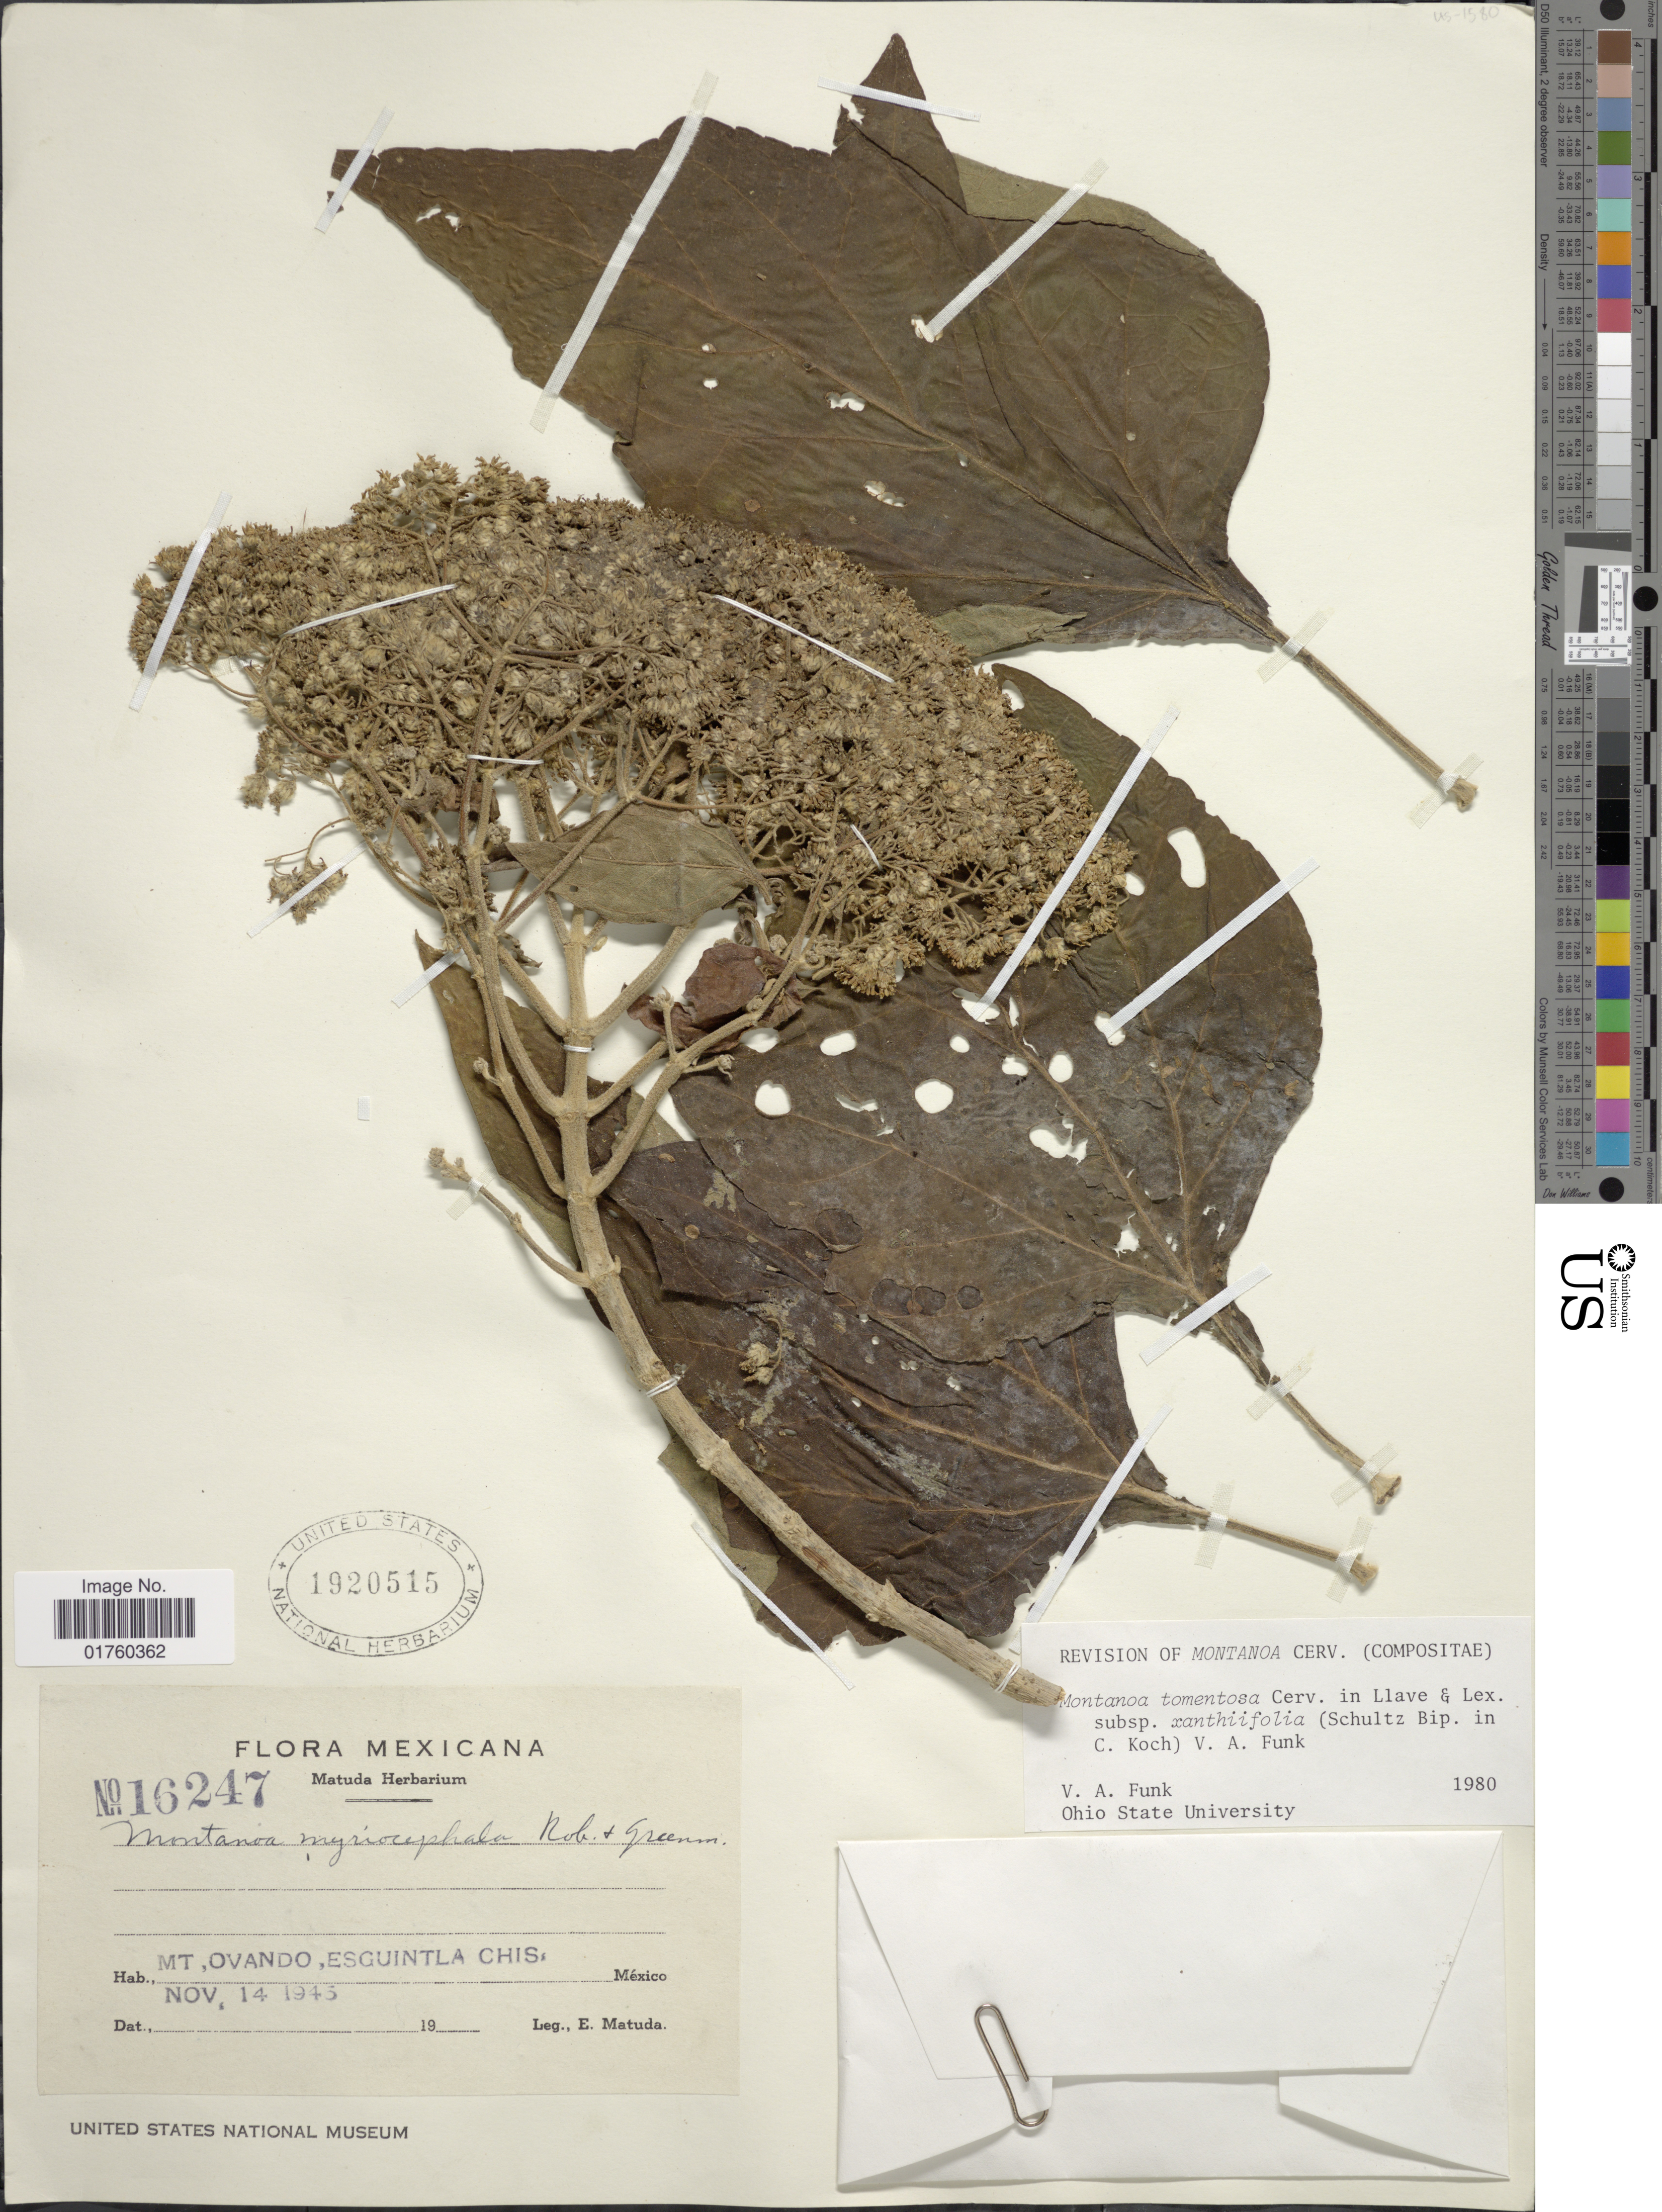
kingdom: Plantae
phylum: Tracheophyta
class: Magnoliopsida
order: Asterales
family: Asteraceae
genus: Montanoa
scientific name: Montanoa tomentosa subsp. xanthiifolia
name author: (Sch. Bip. in C. Koch) V.A. Funk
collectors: E. Matuda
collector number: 16247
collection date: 1945-11-14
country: Mexico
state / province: Chiapas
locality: Mt. Ovando, Esquintla.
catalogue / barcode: US 1920515